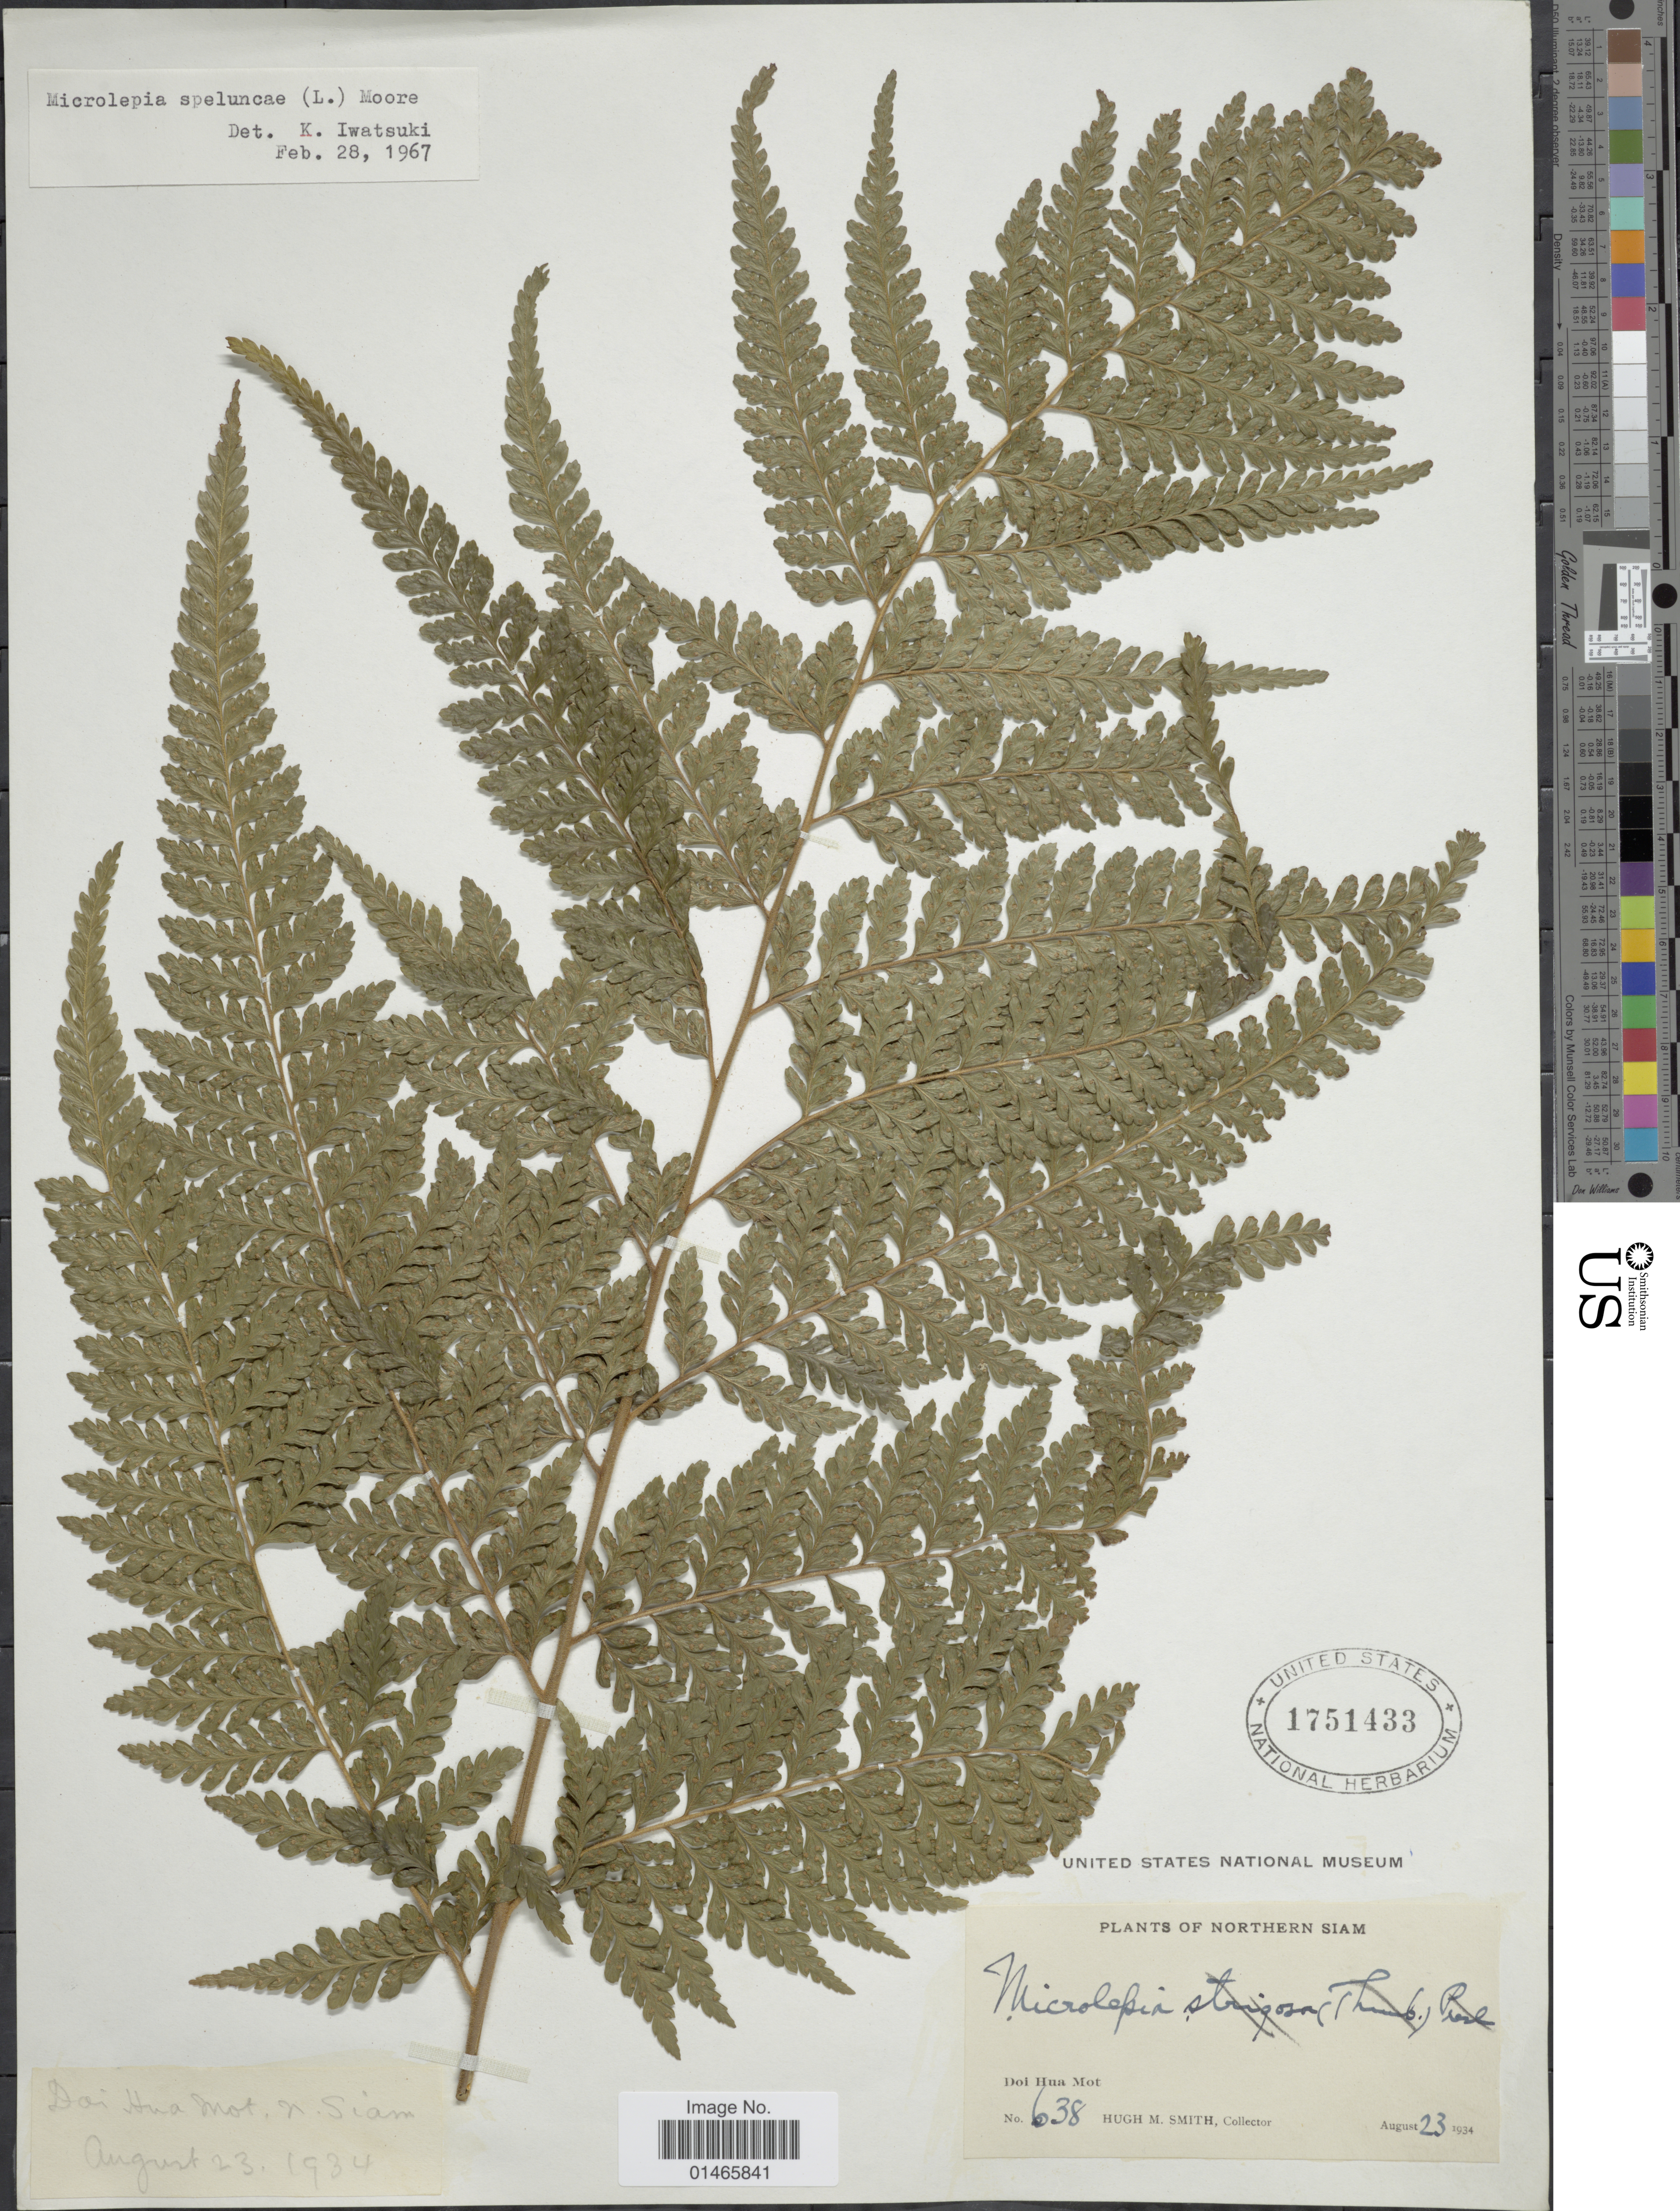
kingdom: Plantae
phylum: Tracheophyta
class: Polypodiopsida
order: Polypodiales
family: Dennstaedtiaceae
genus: Microlepia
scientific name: Microlepia speluncae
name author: (L.) T. Moore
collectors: H. M. Smith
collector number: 638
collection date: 1934-08-23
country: Thailand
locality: Northern Siam, Doi Hua Mot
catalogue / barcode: US 1751433